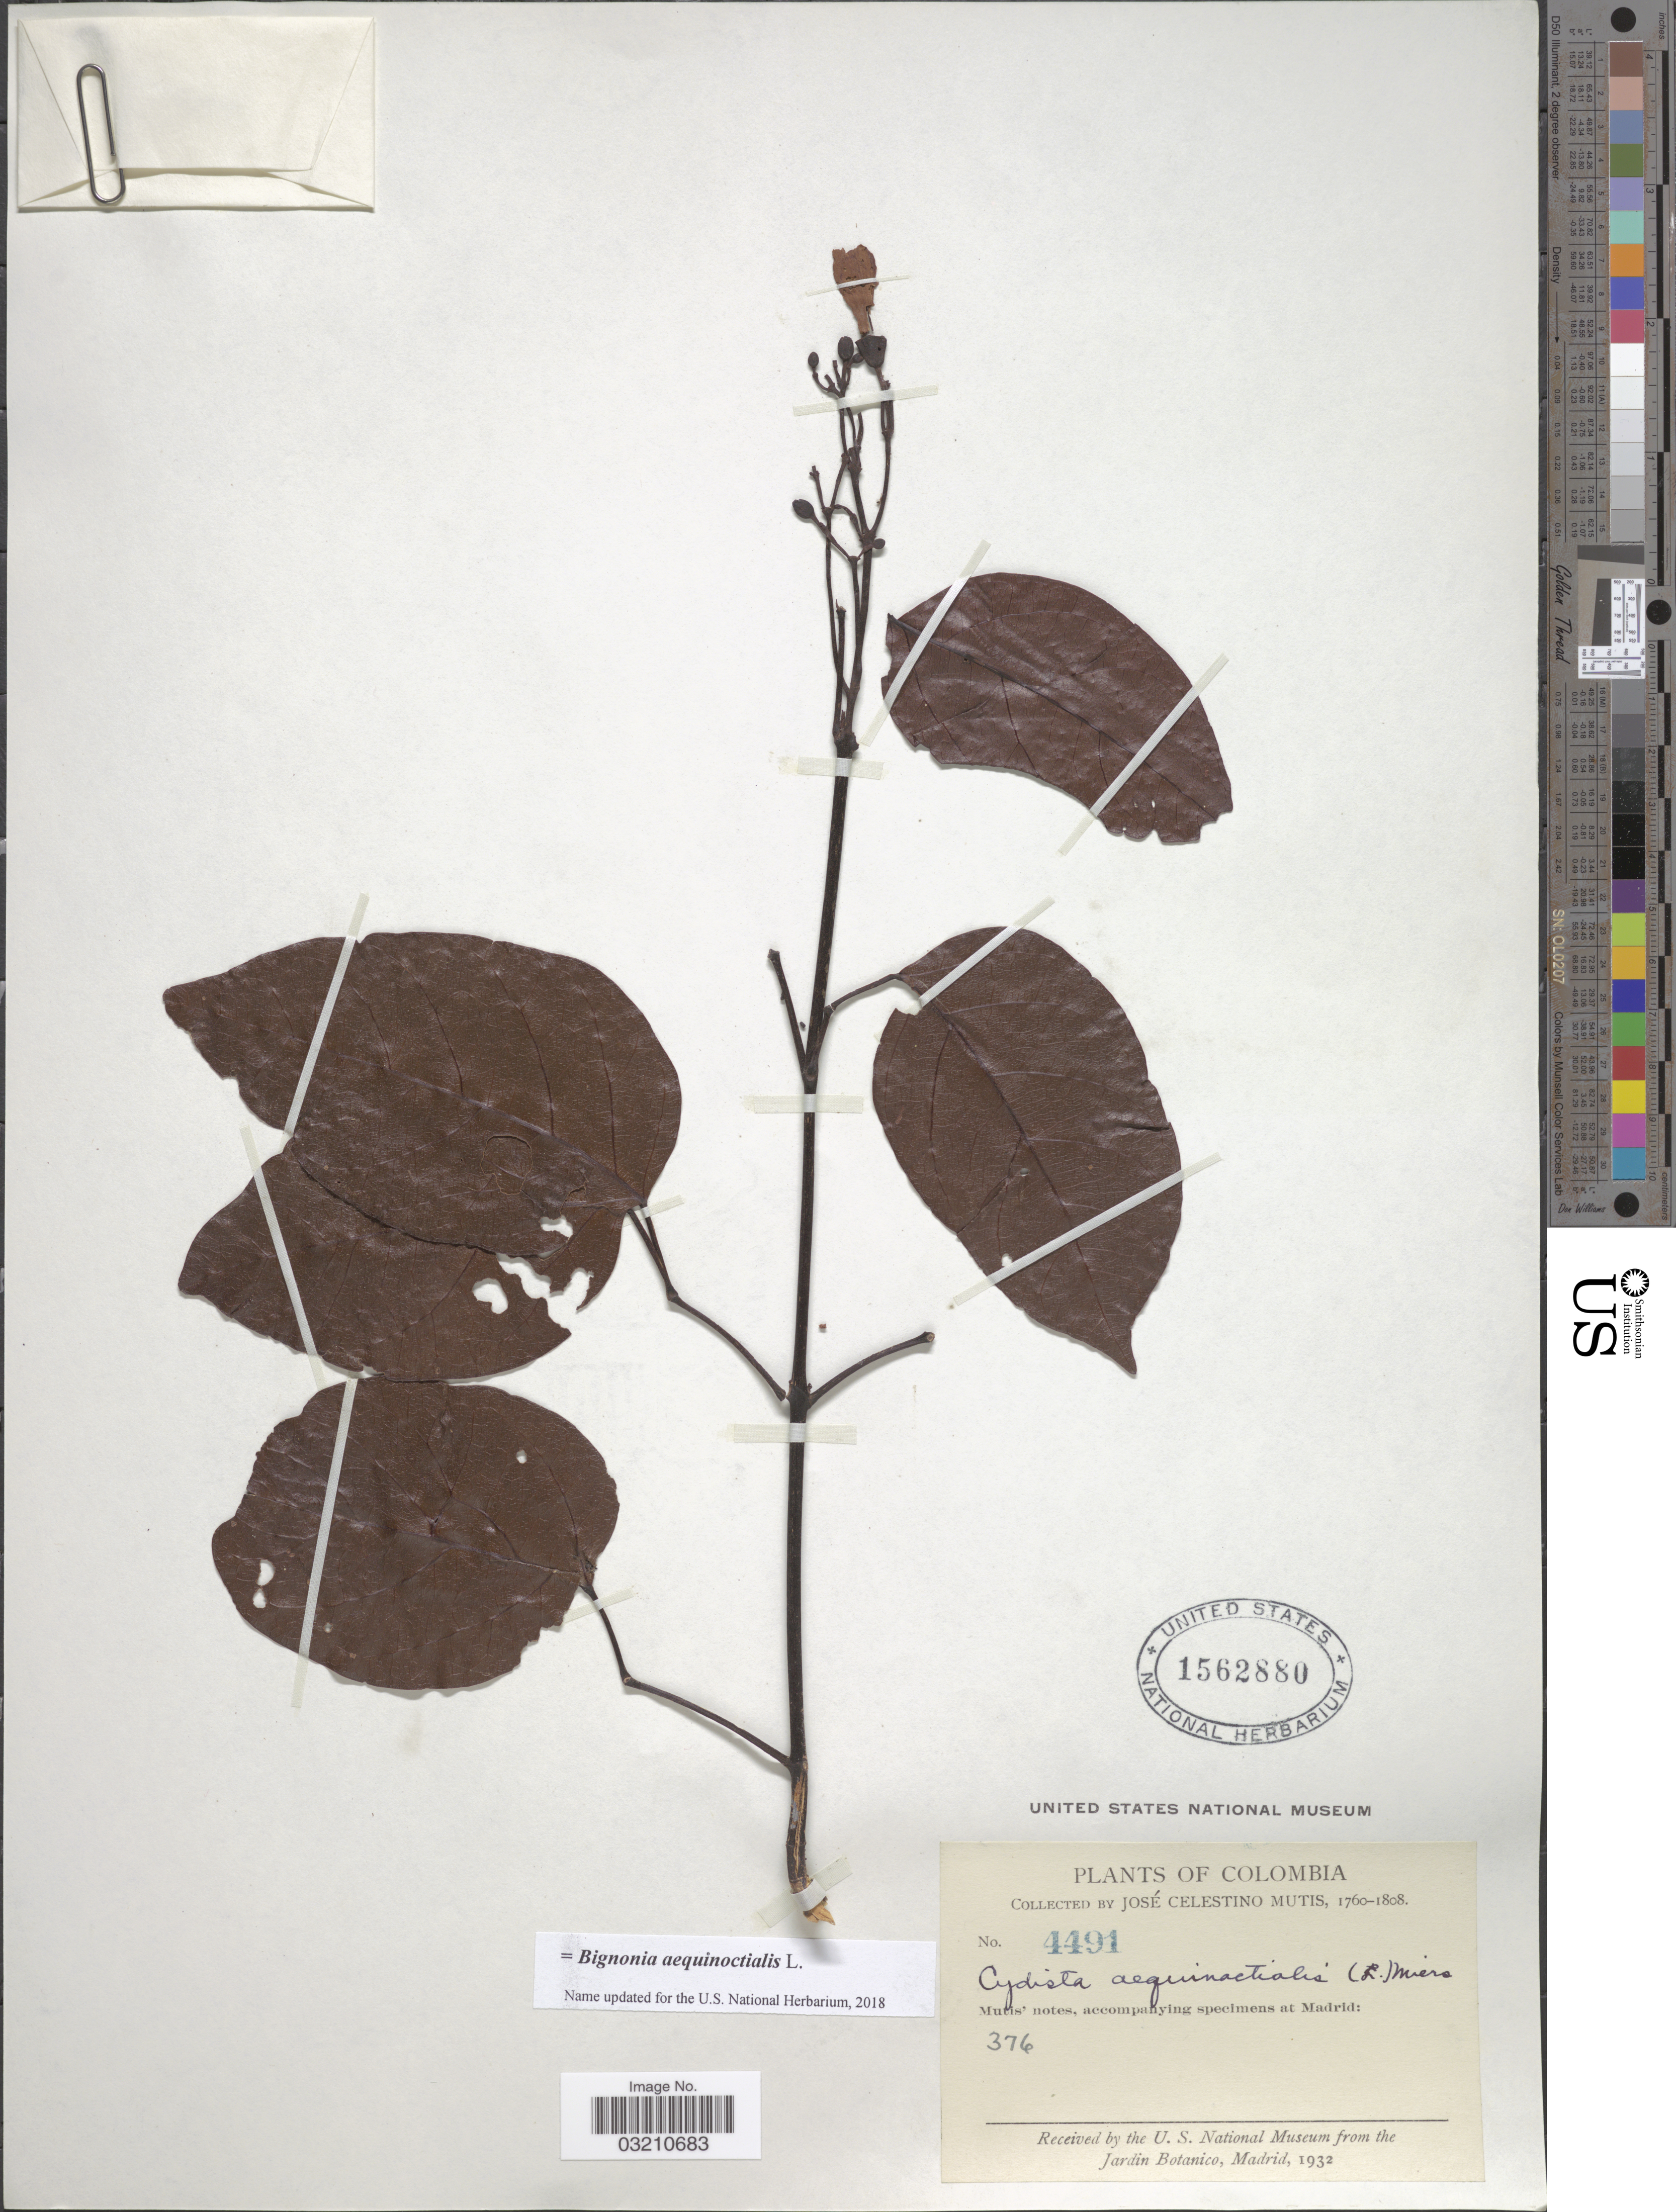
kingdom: Plantae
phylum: Tracheophyta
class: Magnoliopsida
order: Lamiales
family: Bignoniaceae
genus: Bignonia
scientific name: Bignonia aequinoctialis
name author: L.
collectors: J. C. B. Mutis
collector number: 4491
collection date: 1760/1808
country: Colombia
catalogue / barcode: US 1562880